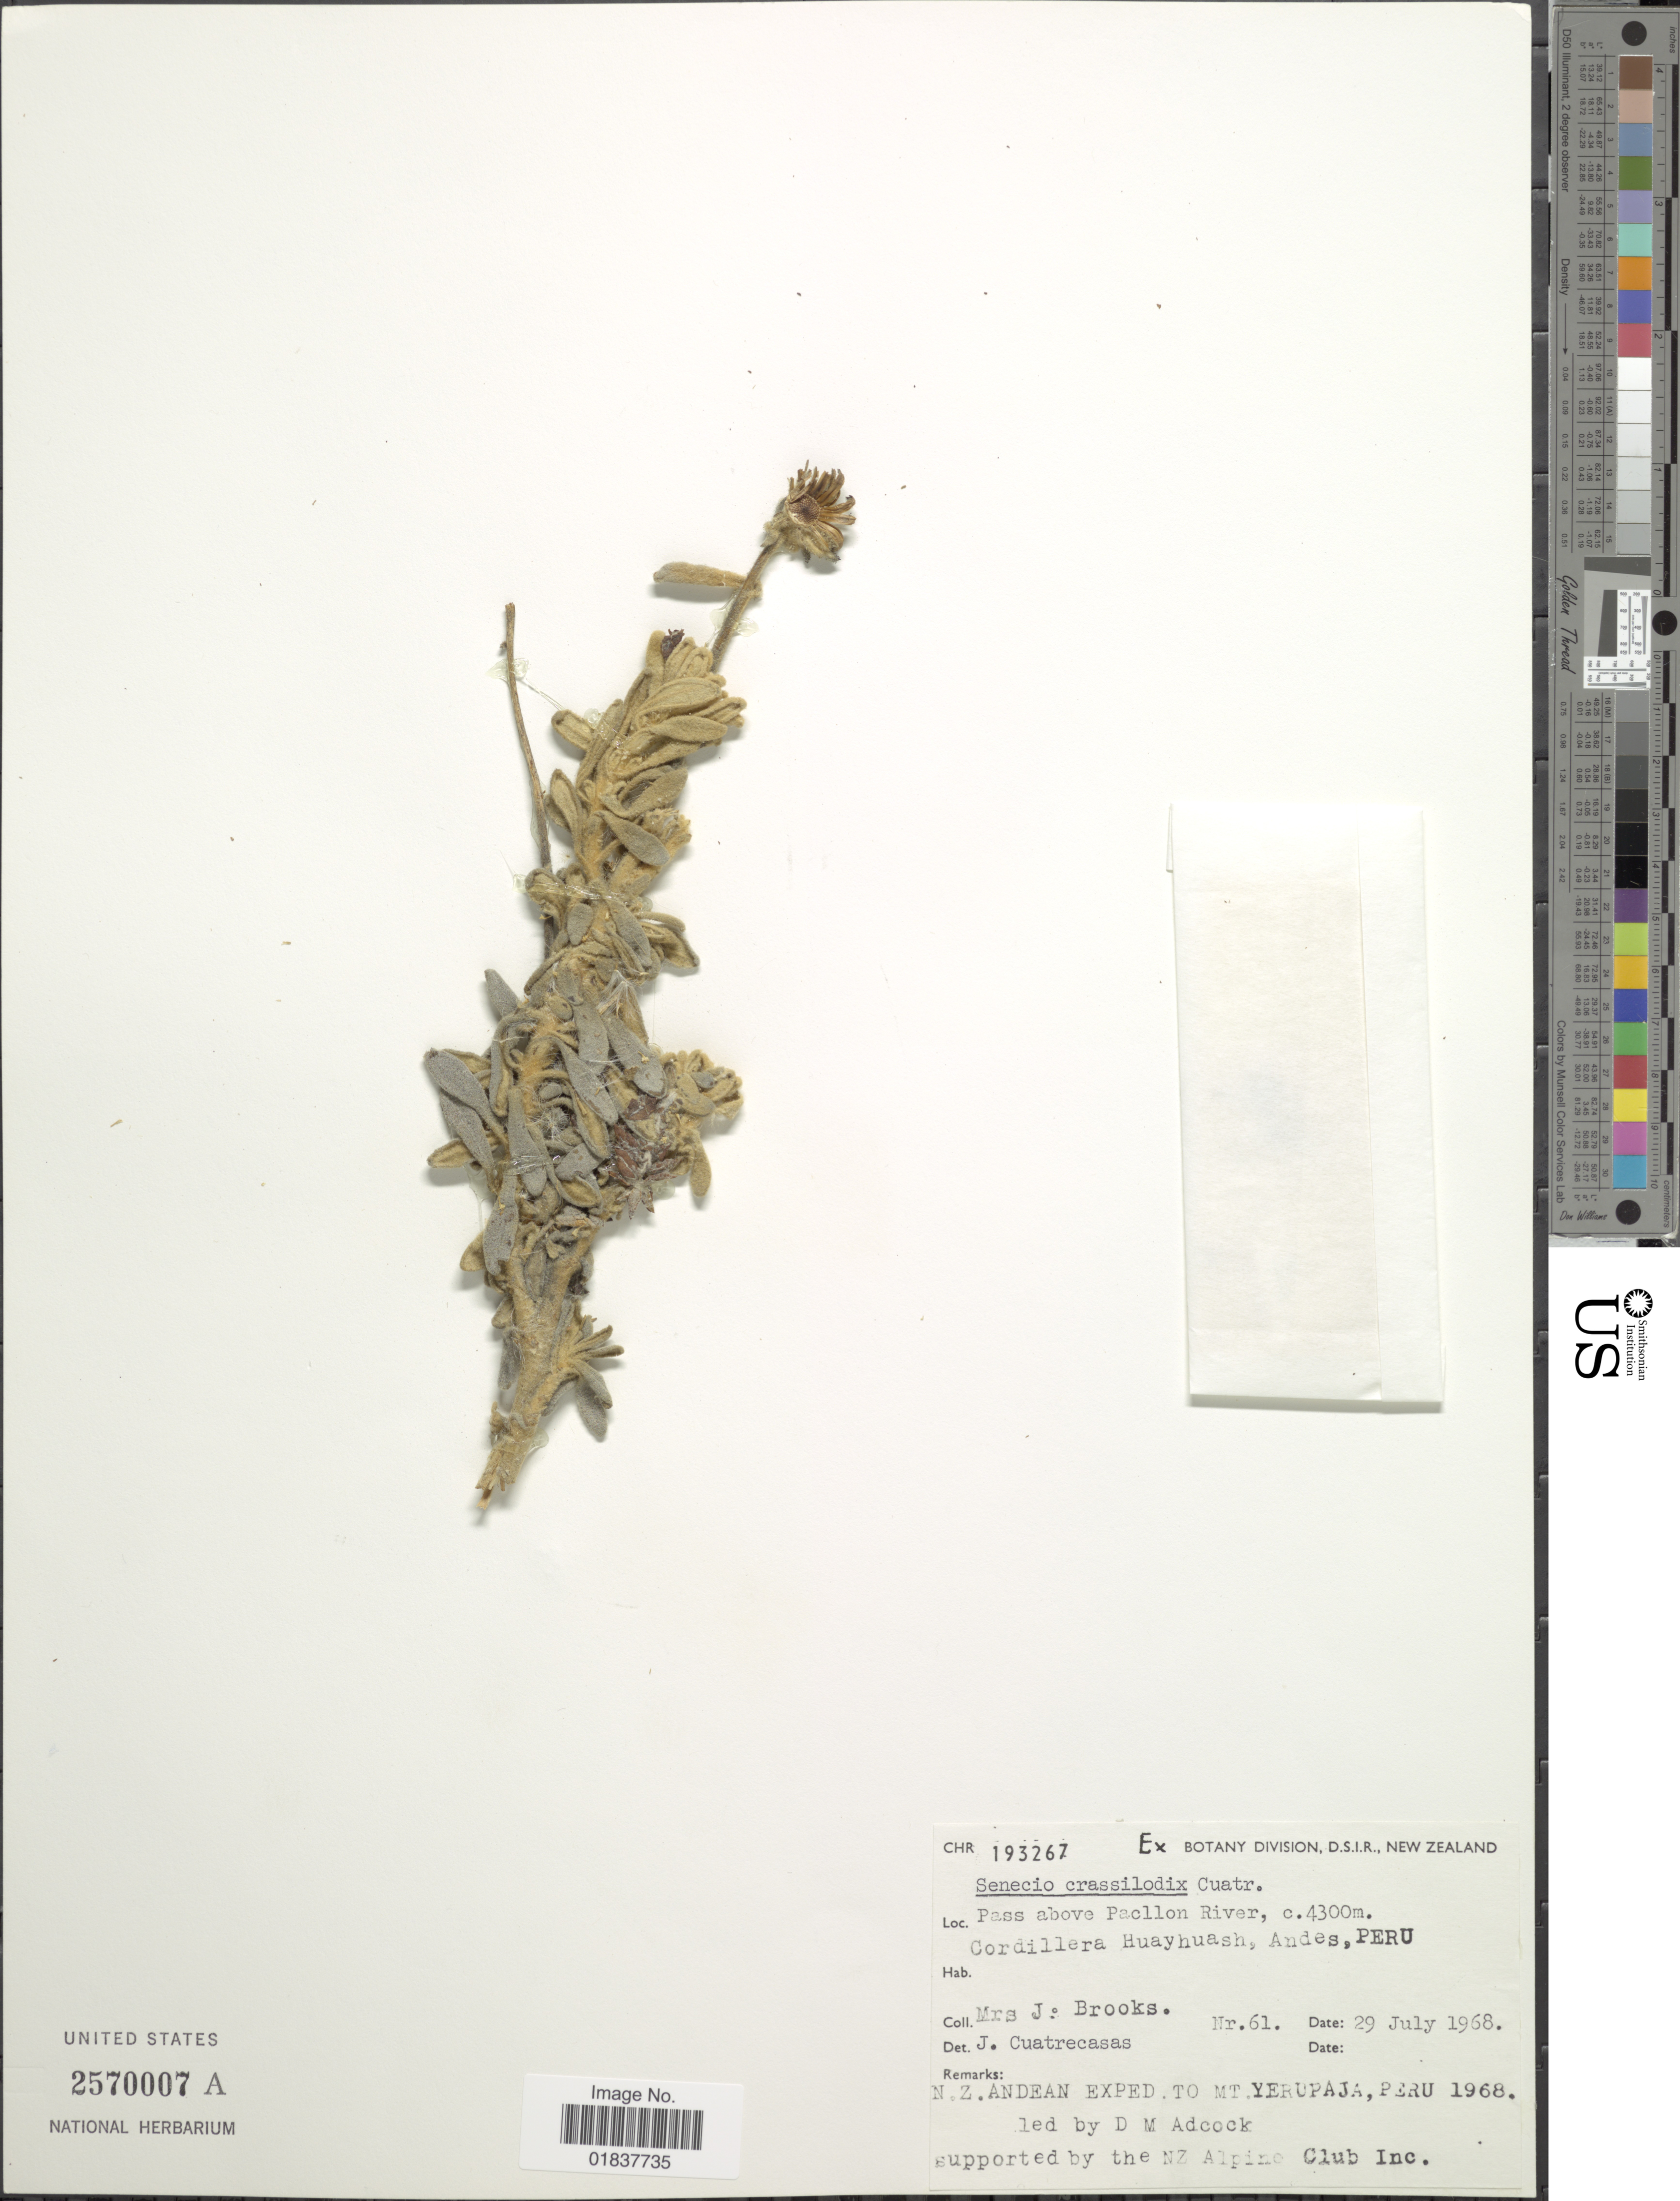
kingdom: Plantae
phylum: Tracheophyta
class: Magnoliopsida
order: Asterales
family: Asteraceae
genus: Senecio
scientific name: Senecio crassilodix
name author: Cuatrec.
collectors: J. Brooks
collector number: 61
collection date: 1968-07-29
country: Peru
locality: Pass above Pacllon River, Cordillera Huayhuash, Andes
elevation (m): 4300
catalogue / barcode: US 2570007A